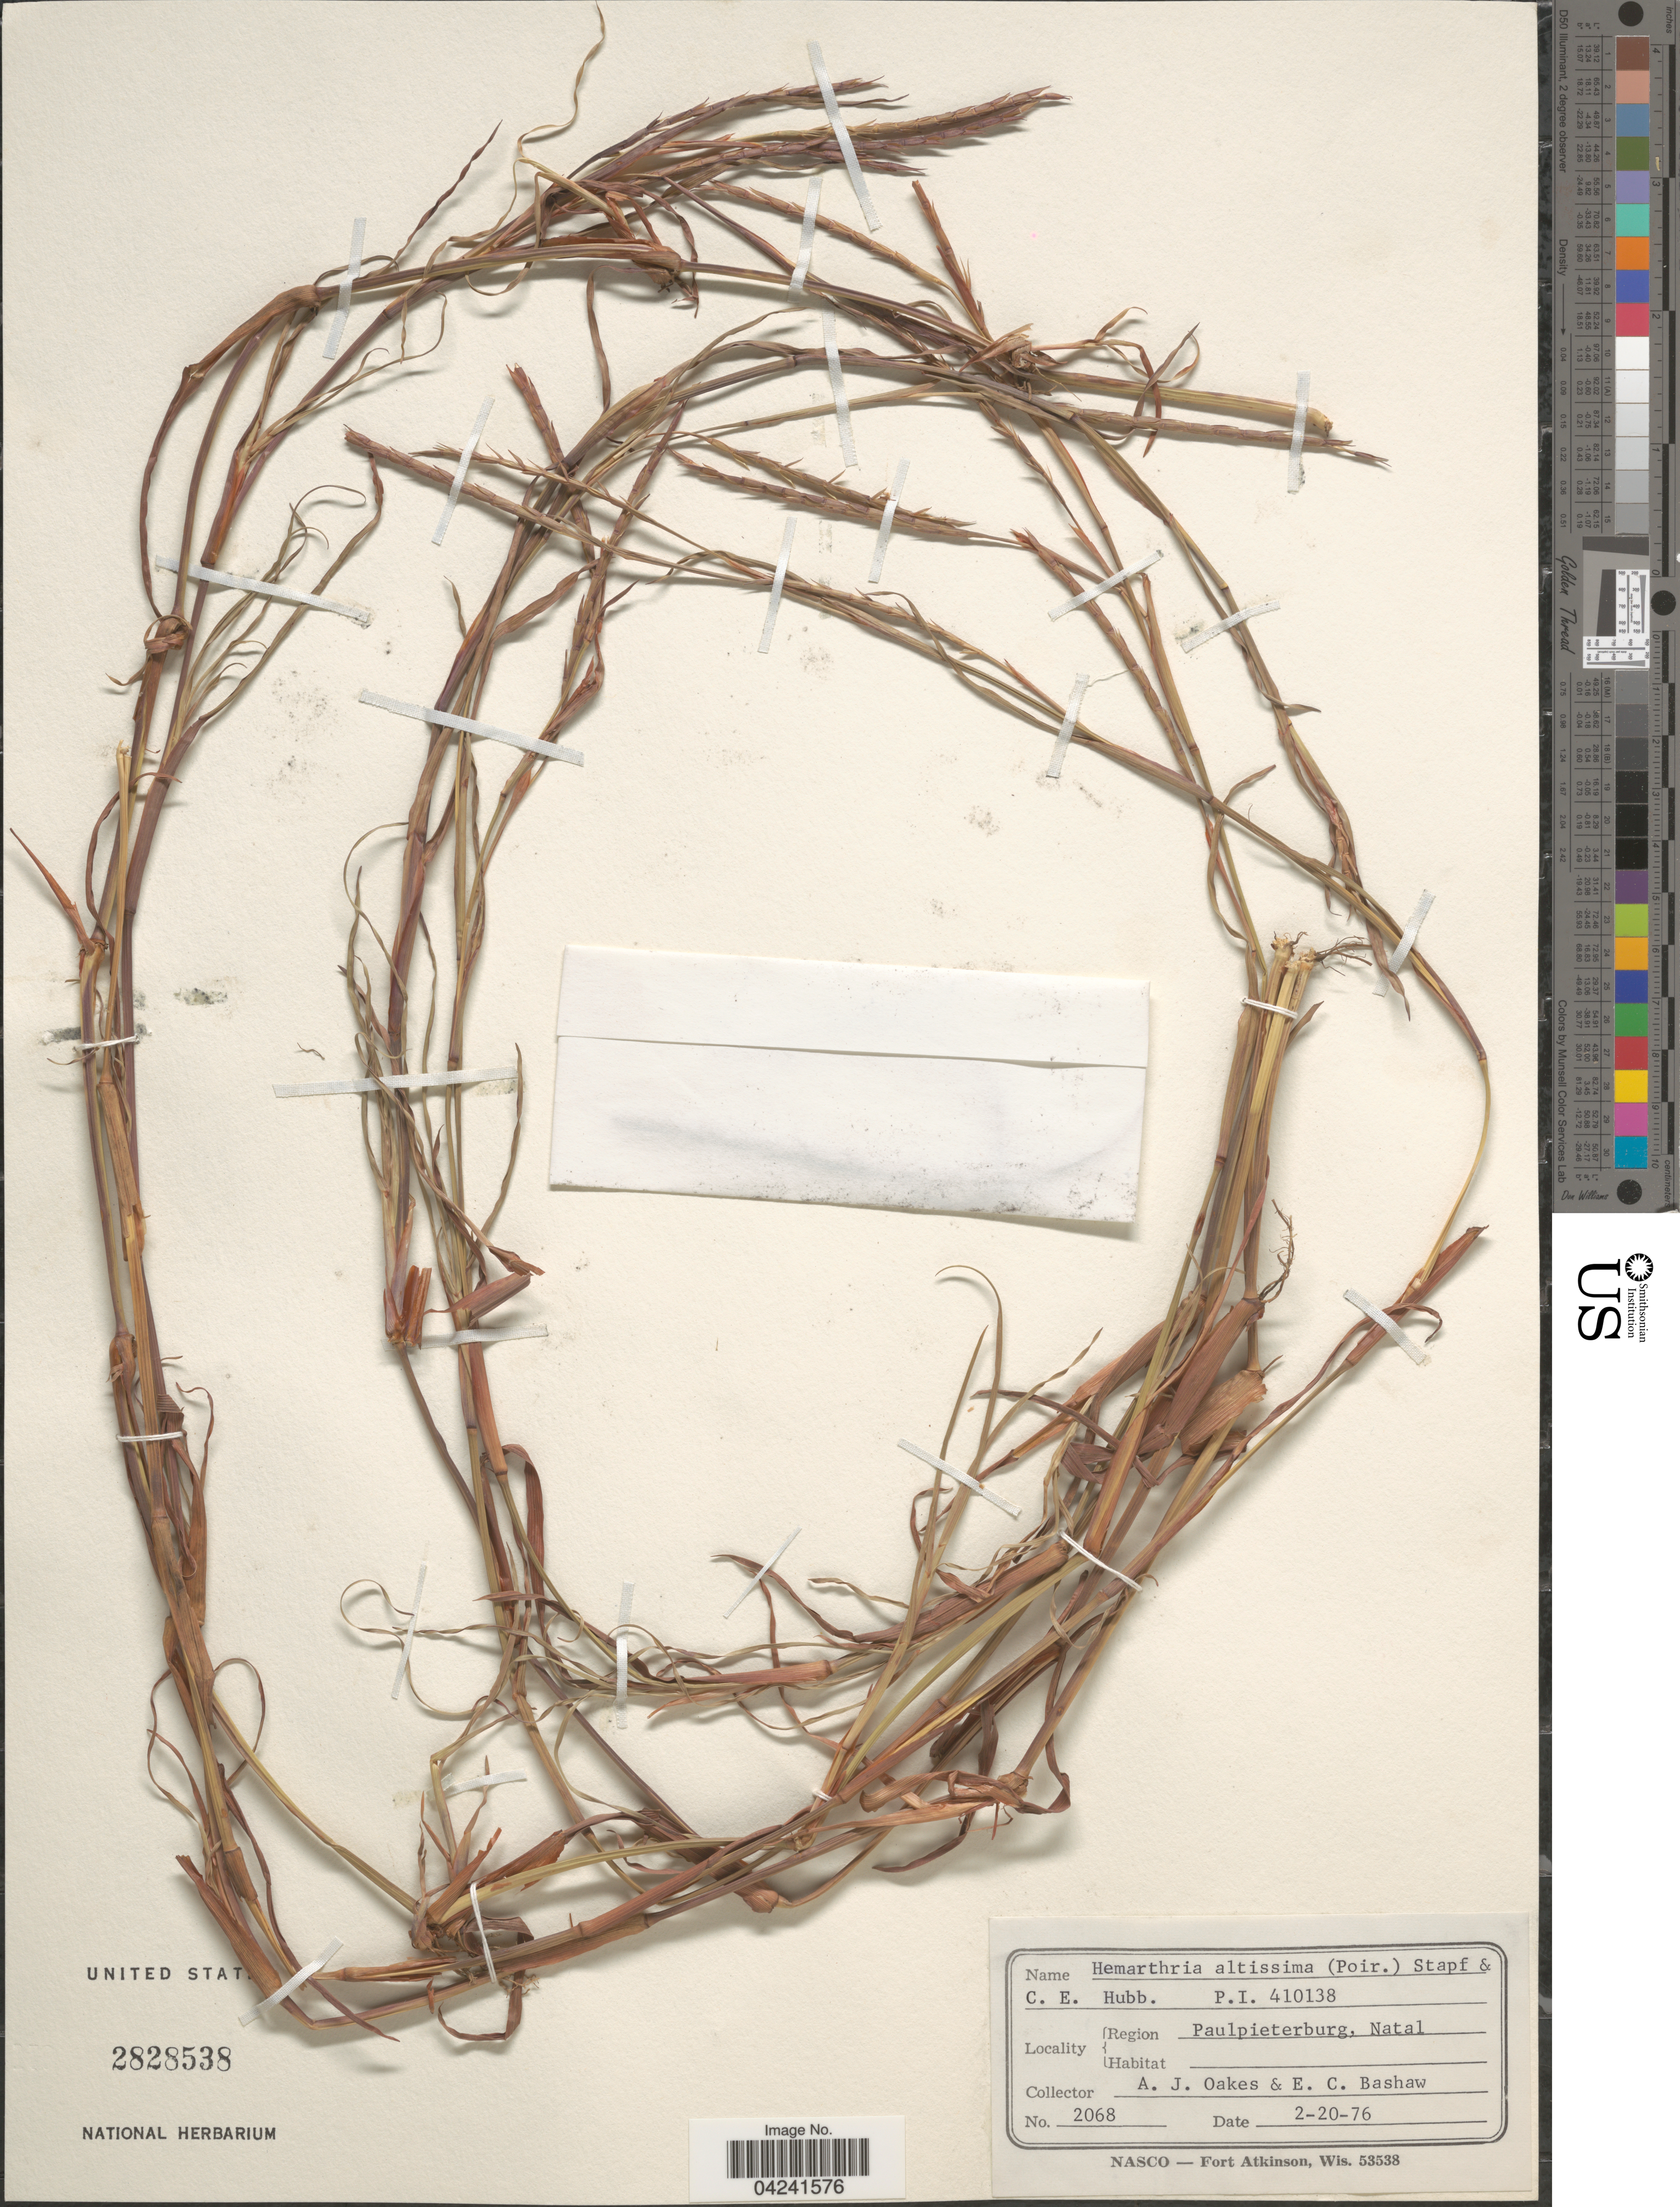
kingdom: Plantae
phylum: Tracheophyta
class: Liliopsida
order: Poales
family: Poaceae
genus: Hemarthria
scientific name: Hemarthria altissima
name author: (Poir.) Stapf & C. E. Hubb.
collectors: A. Oakes & E. Bashaw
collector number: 2068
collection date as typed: Transcribed d/m/y: 20/2/76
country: South Africa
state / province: KwaZulu-Natal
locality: Region Paulpieterburg, Natal.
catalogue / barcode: US 2828538